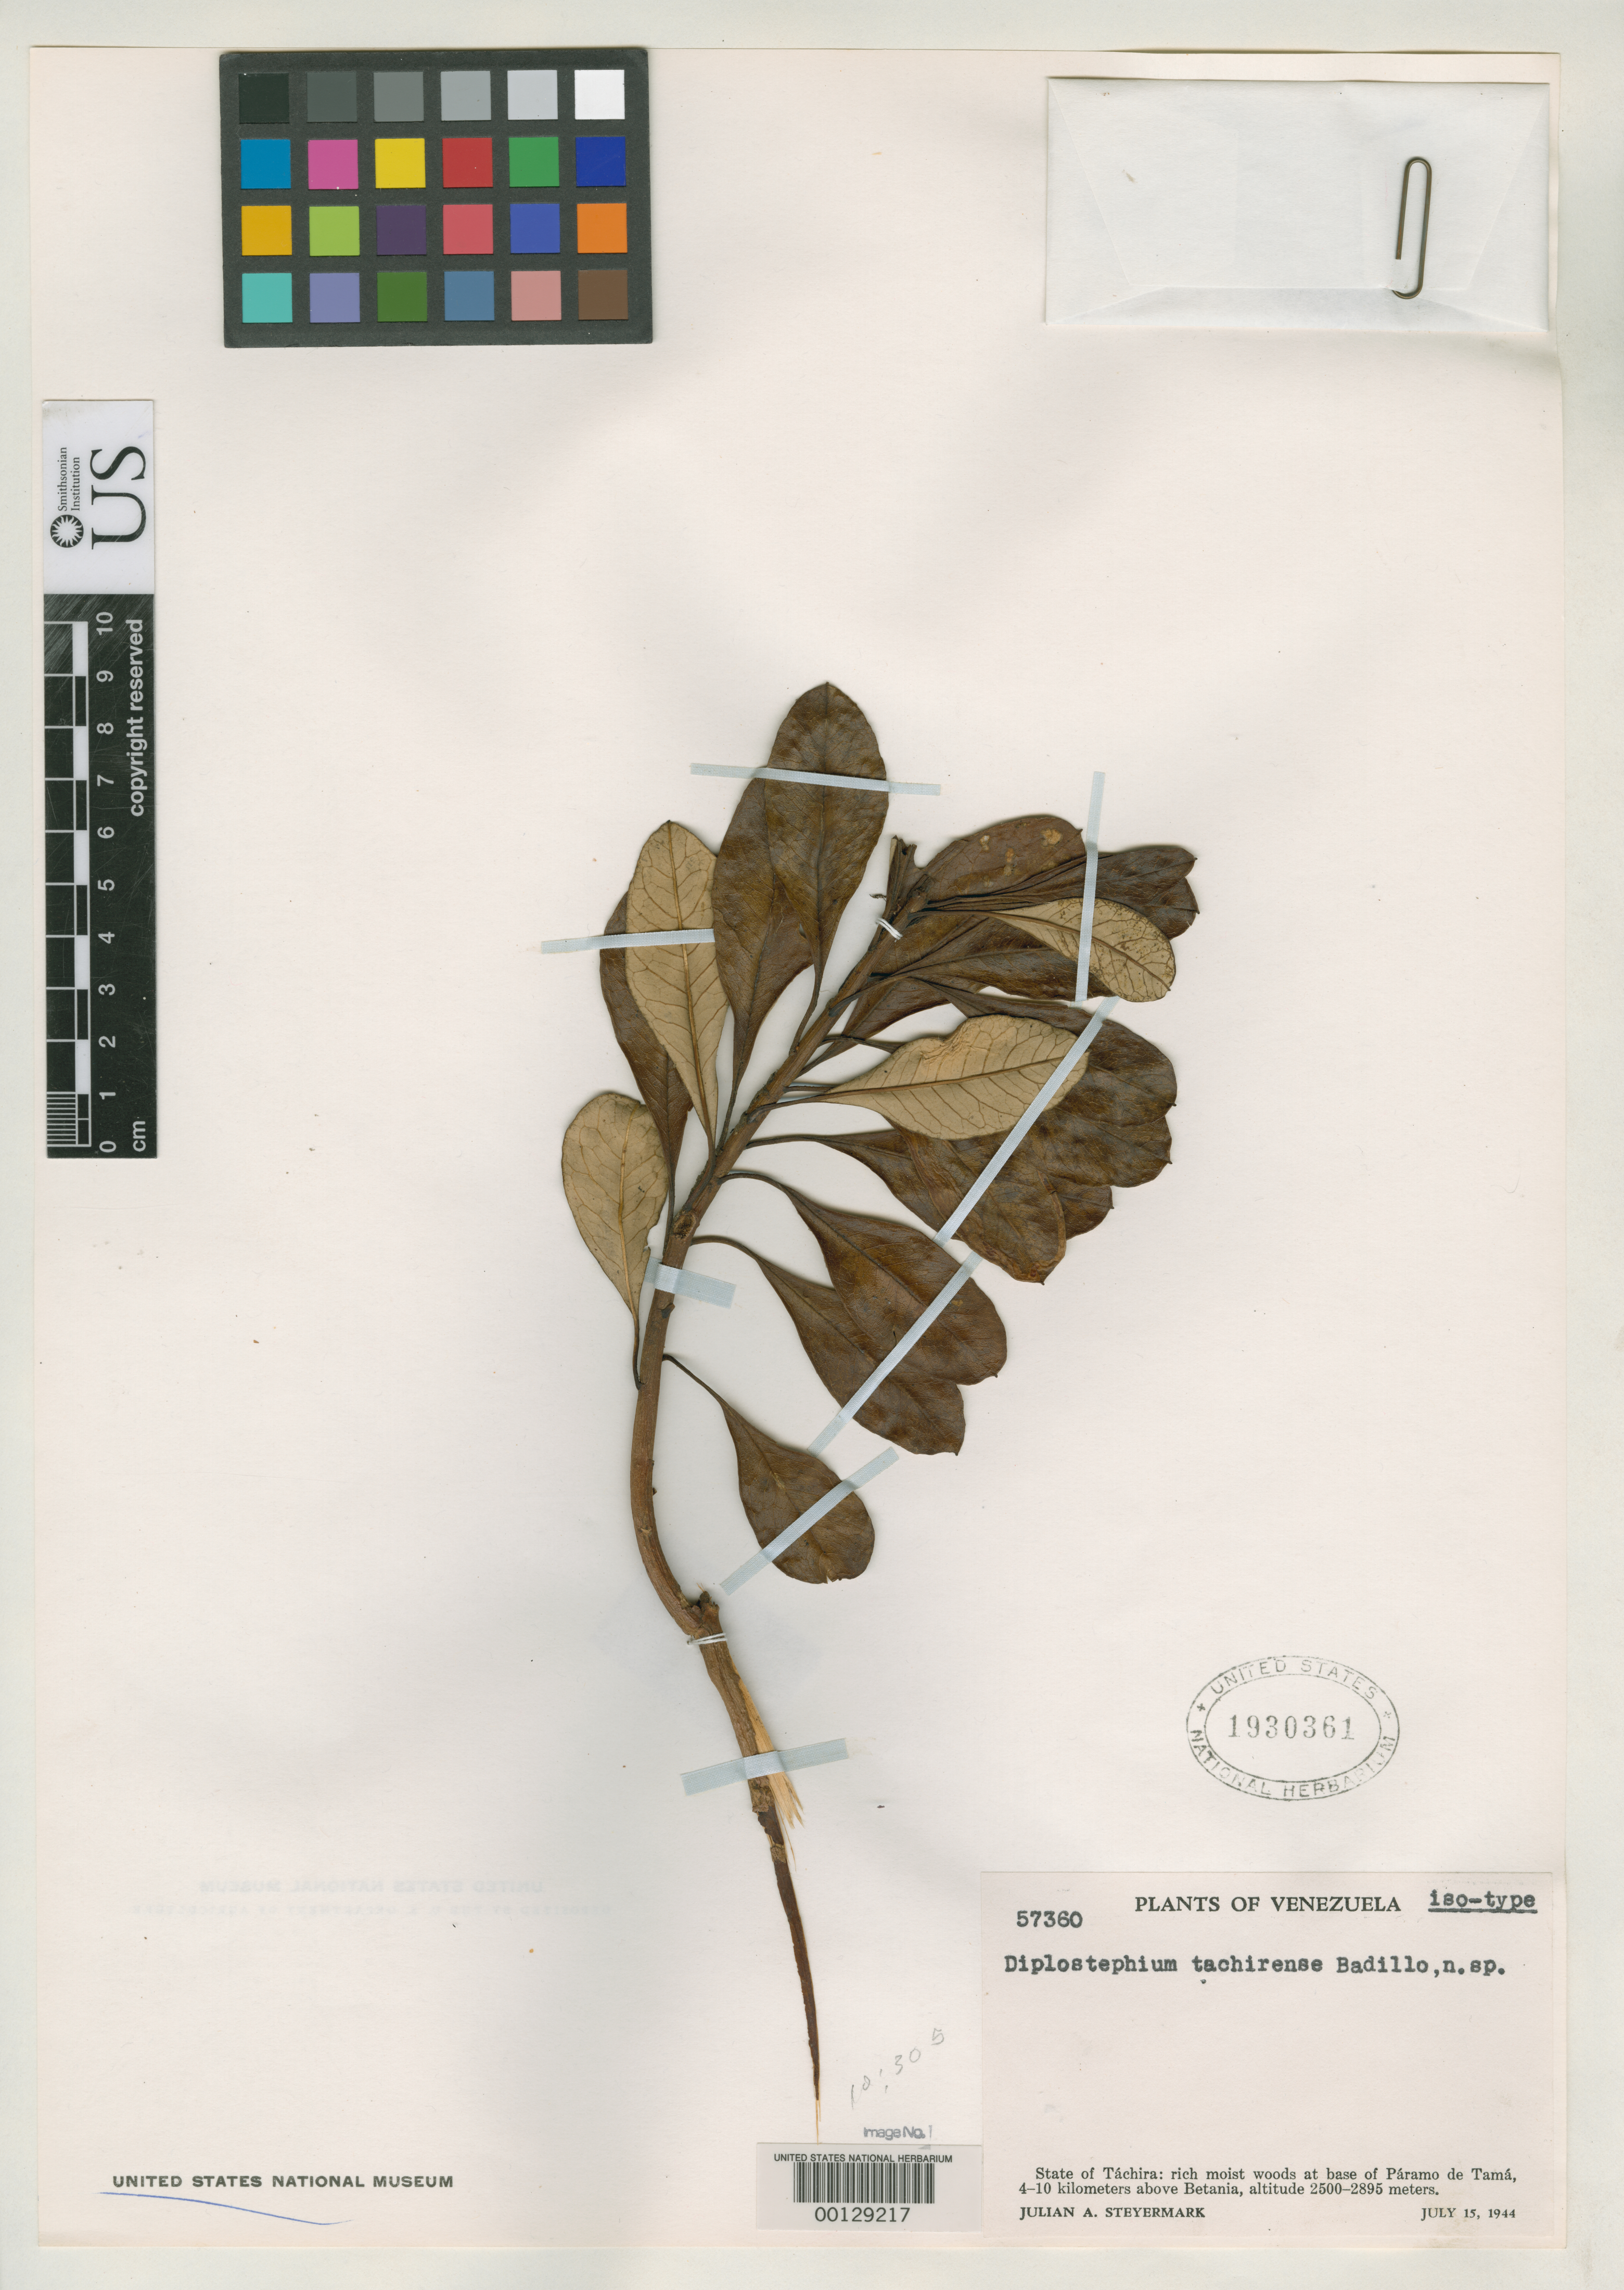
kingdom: Plantae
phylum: Tracheophyta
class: Magnoliopsida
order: Asterales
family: Asteraceae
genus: Diplostephium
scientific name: Diplostephium tachirense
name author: V.M. Badillo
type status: Isotype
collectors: J. Steyermark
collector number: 57360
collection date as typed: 15 Jul 1944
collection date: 1944-07-15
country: Venezuela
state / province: Tachira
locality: Páramo de Tama, 4-10 km above Betania.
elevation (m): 2500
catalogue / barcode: US 1930361